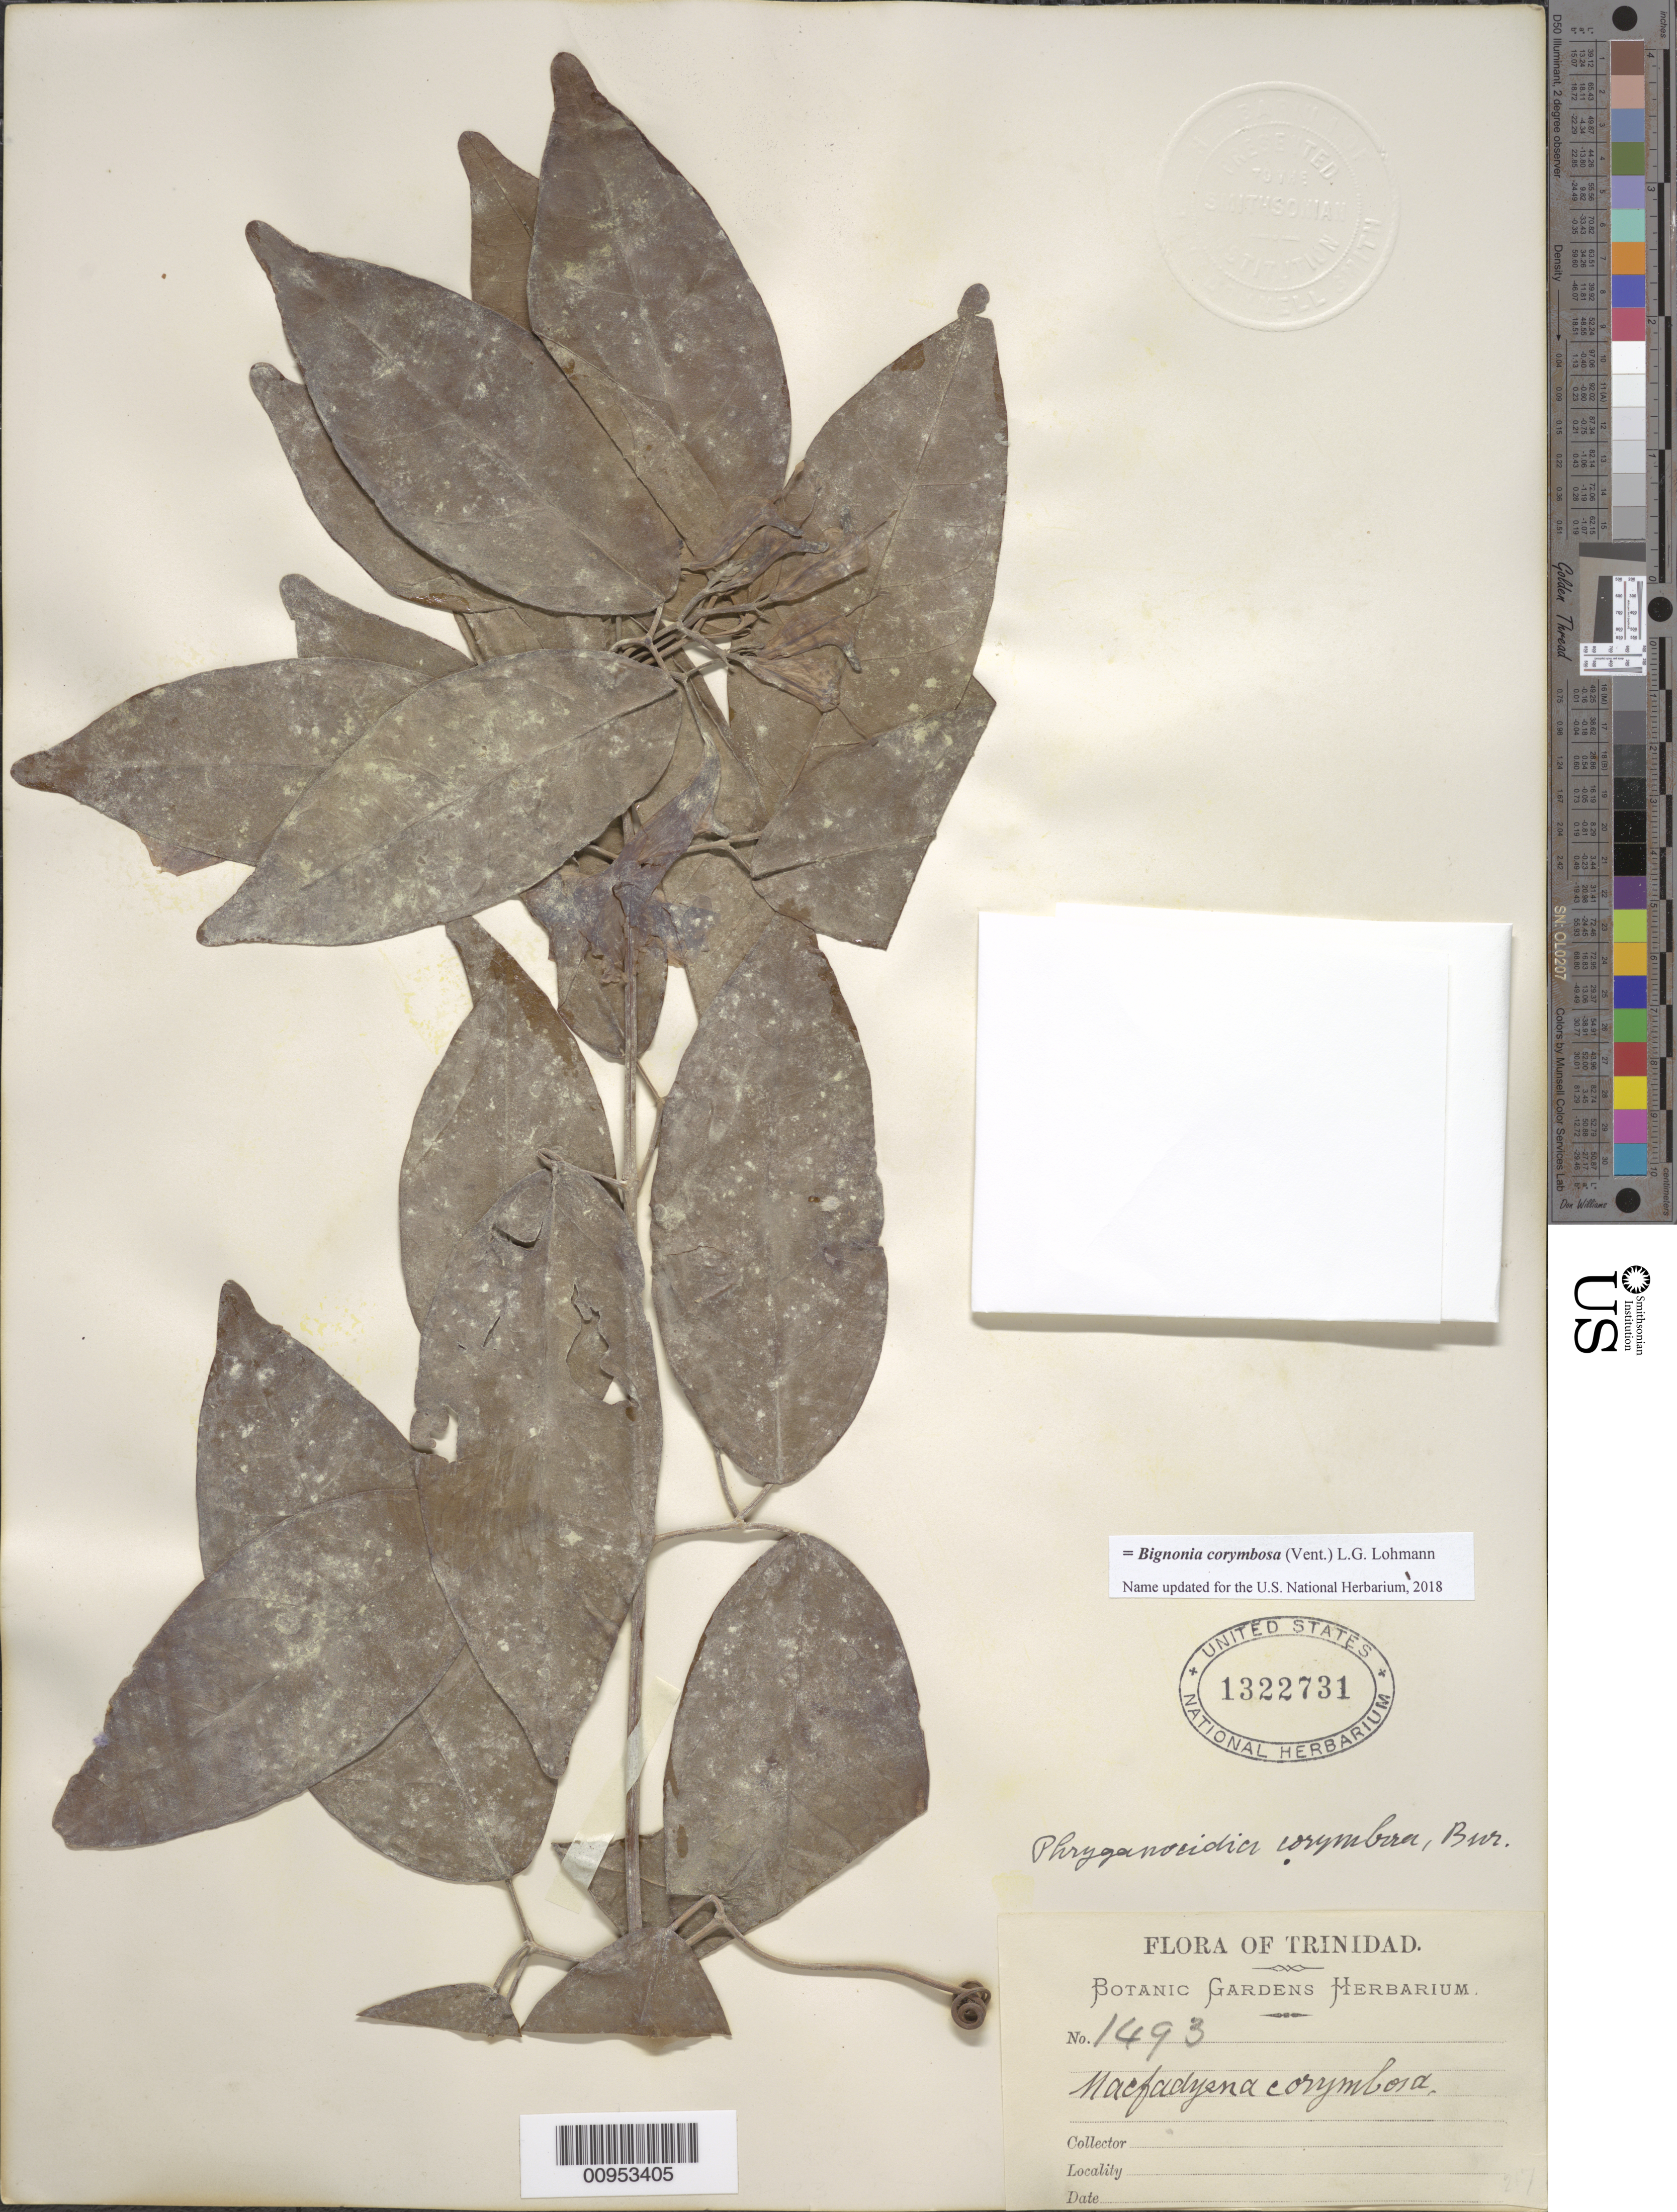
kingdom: Plantae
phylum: Tracheophyta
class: Magnoliopsida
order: Lamiales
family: Bignoniaceae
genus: Bignonia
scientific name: Bignonia corymbosa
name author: (Vent.) L.G. Lohmann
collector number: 1493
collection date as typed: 04 Nov 1868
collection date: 1868-11-04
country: Trinidad and Tobago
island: Trinidad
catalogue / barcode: US 1322731